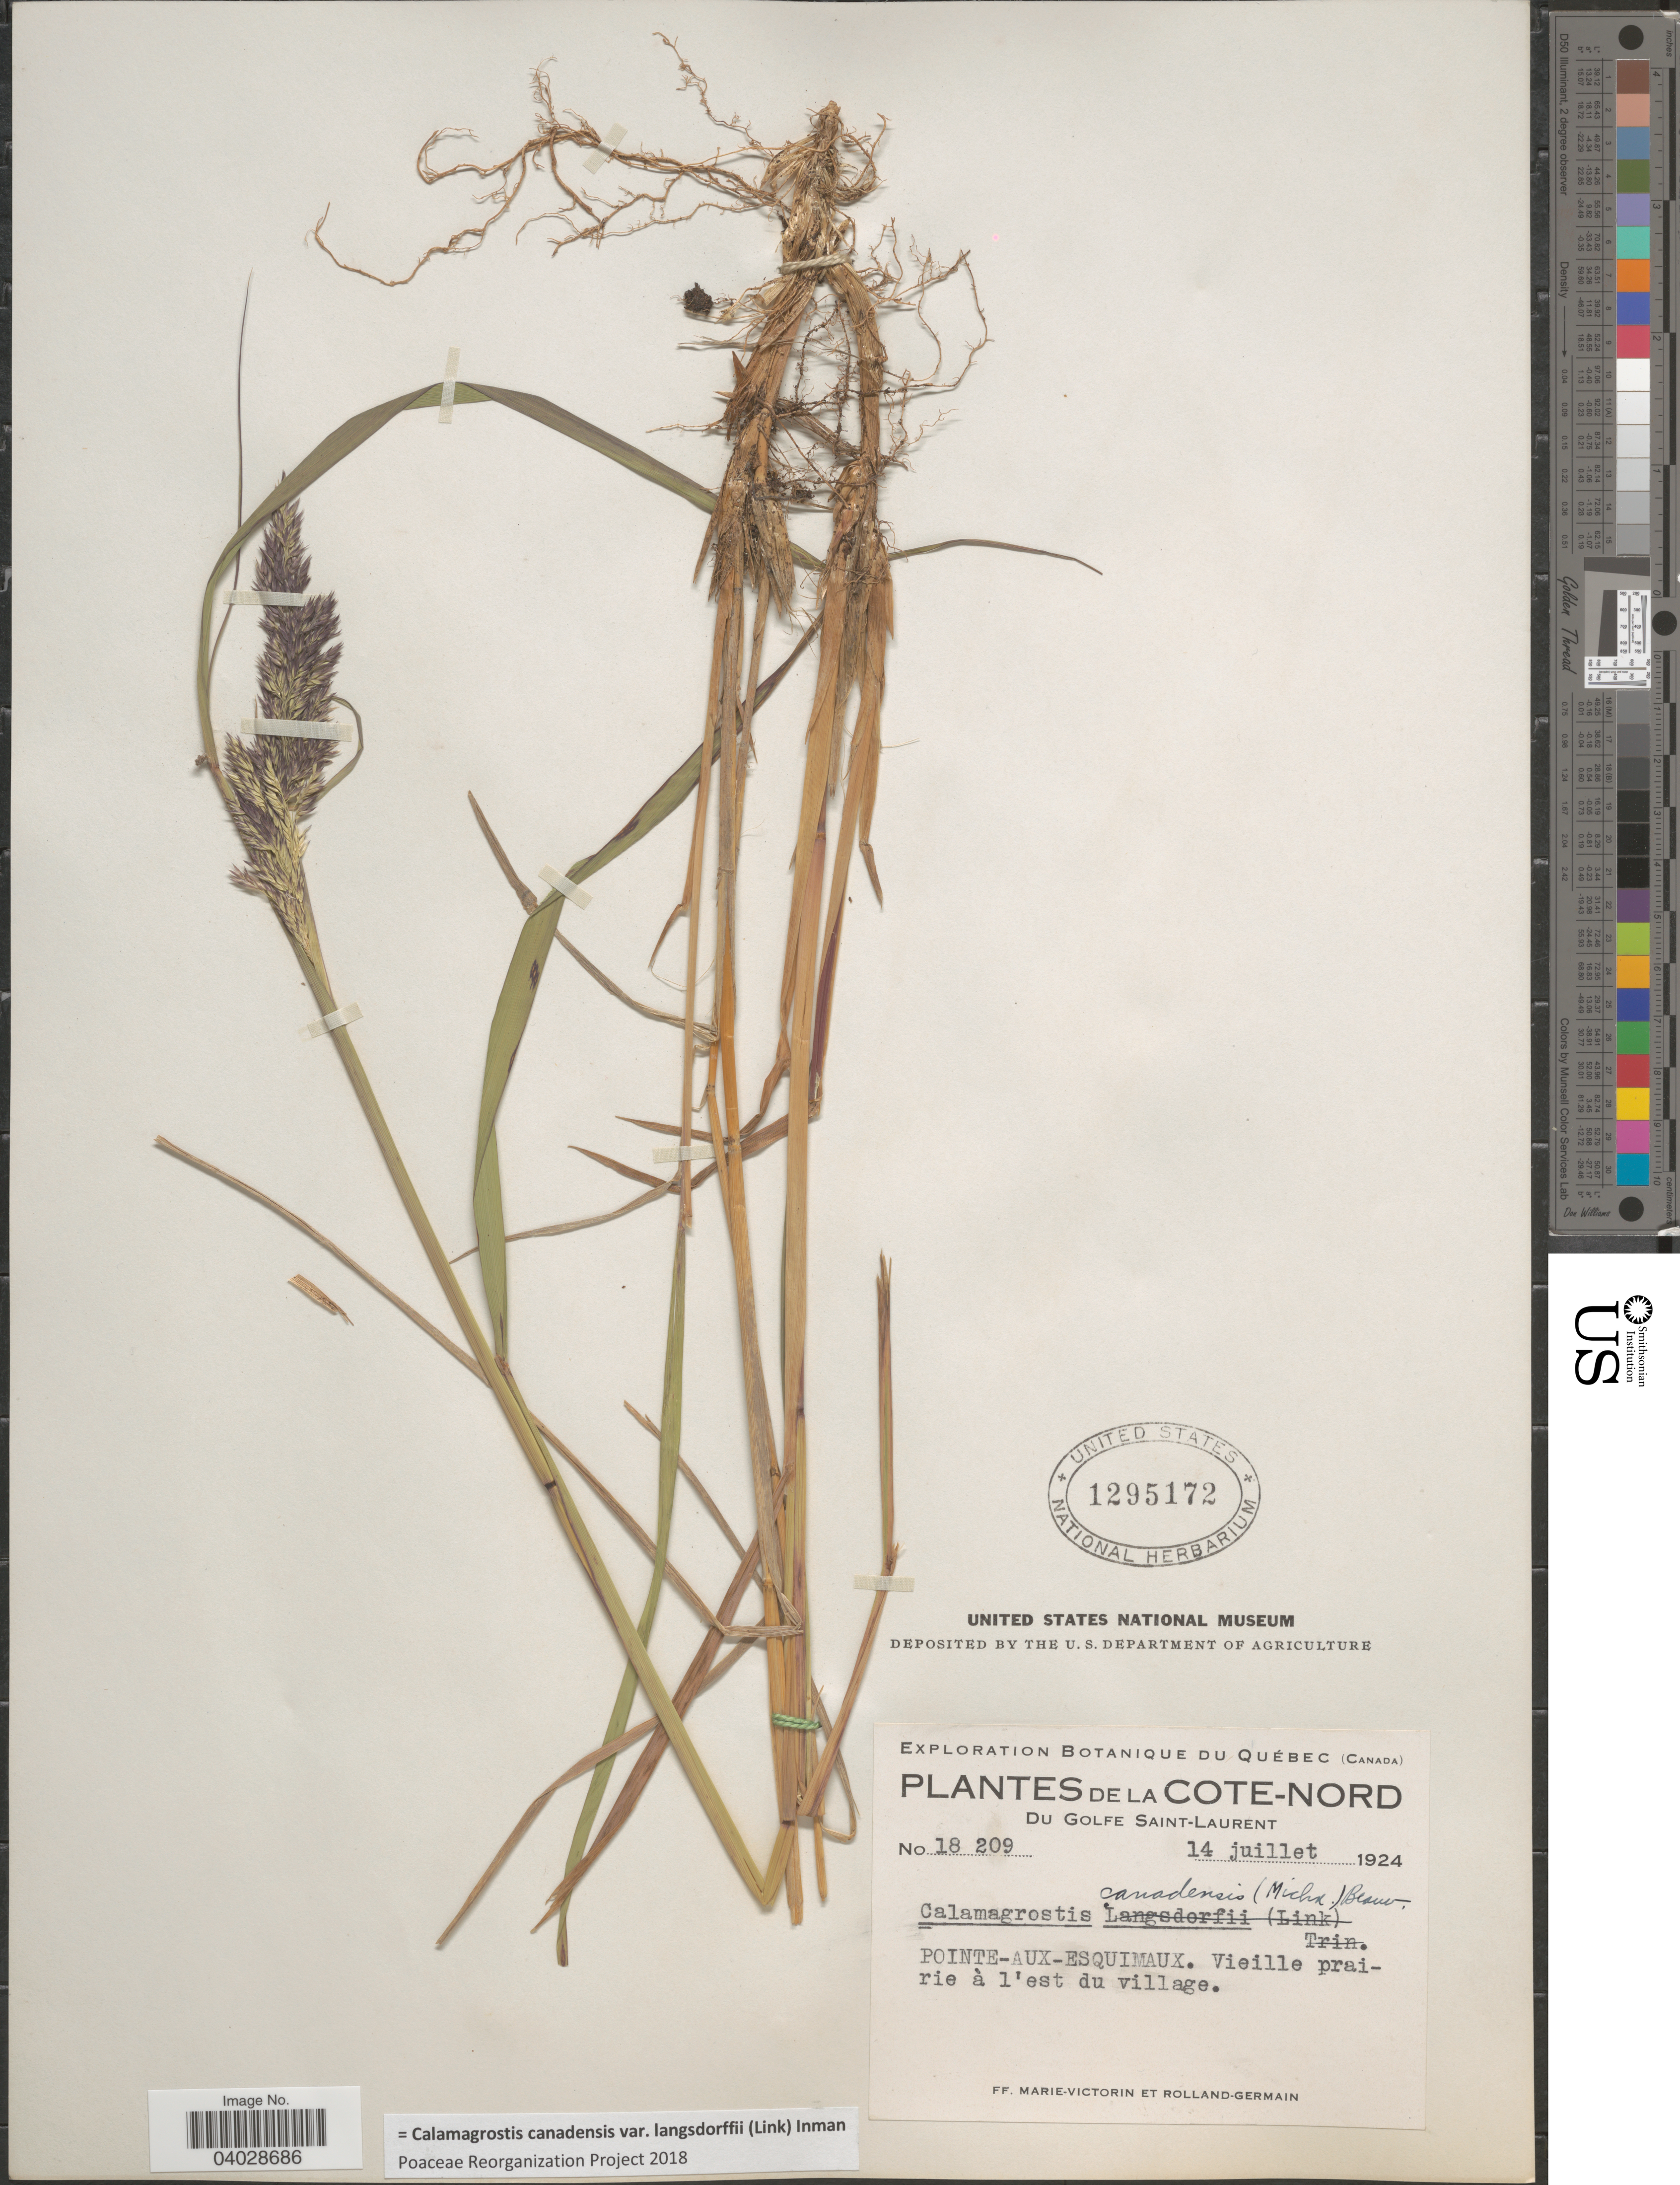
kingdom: Plantae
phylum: Tracheophyta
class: Liliopsida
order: Poales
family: Poaceae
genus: Calamagrostis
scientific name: Calamagrostis canadensis var. langsdorffii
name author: (Link) Inman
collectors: F. Marie-Victorin & Rolland-Germain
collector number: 18209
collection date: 1924-07-14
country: Canada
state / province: Quebec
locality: De la Cote-Nord. Du Golfe Saint-Laurent. Pointe-Aux-Esquimaux. Vieille prairie à l' est du village.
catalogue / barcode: US 1295172